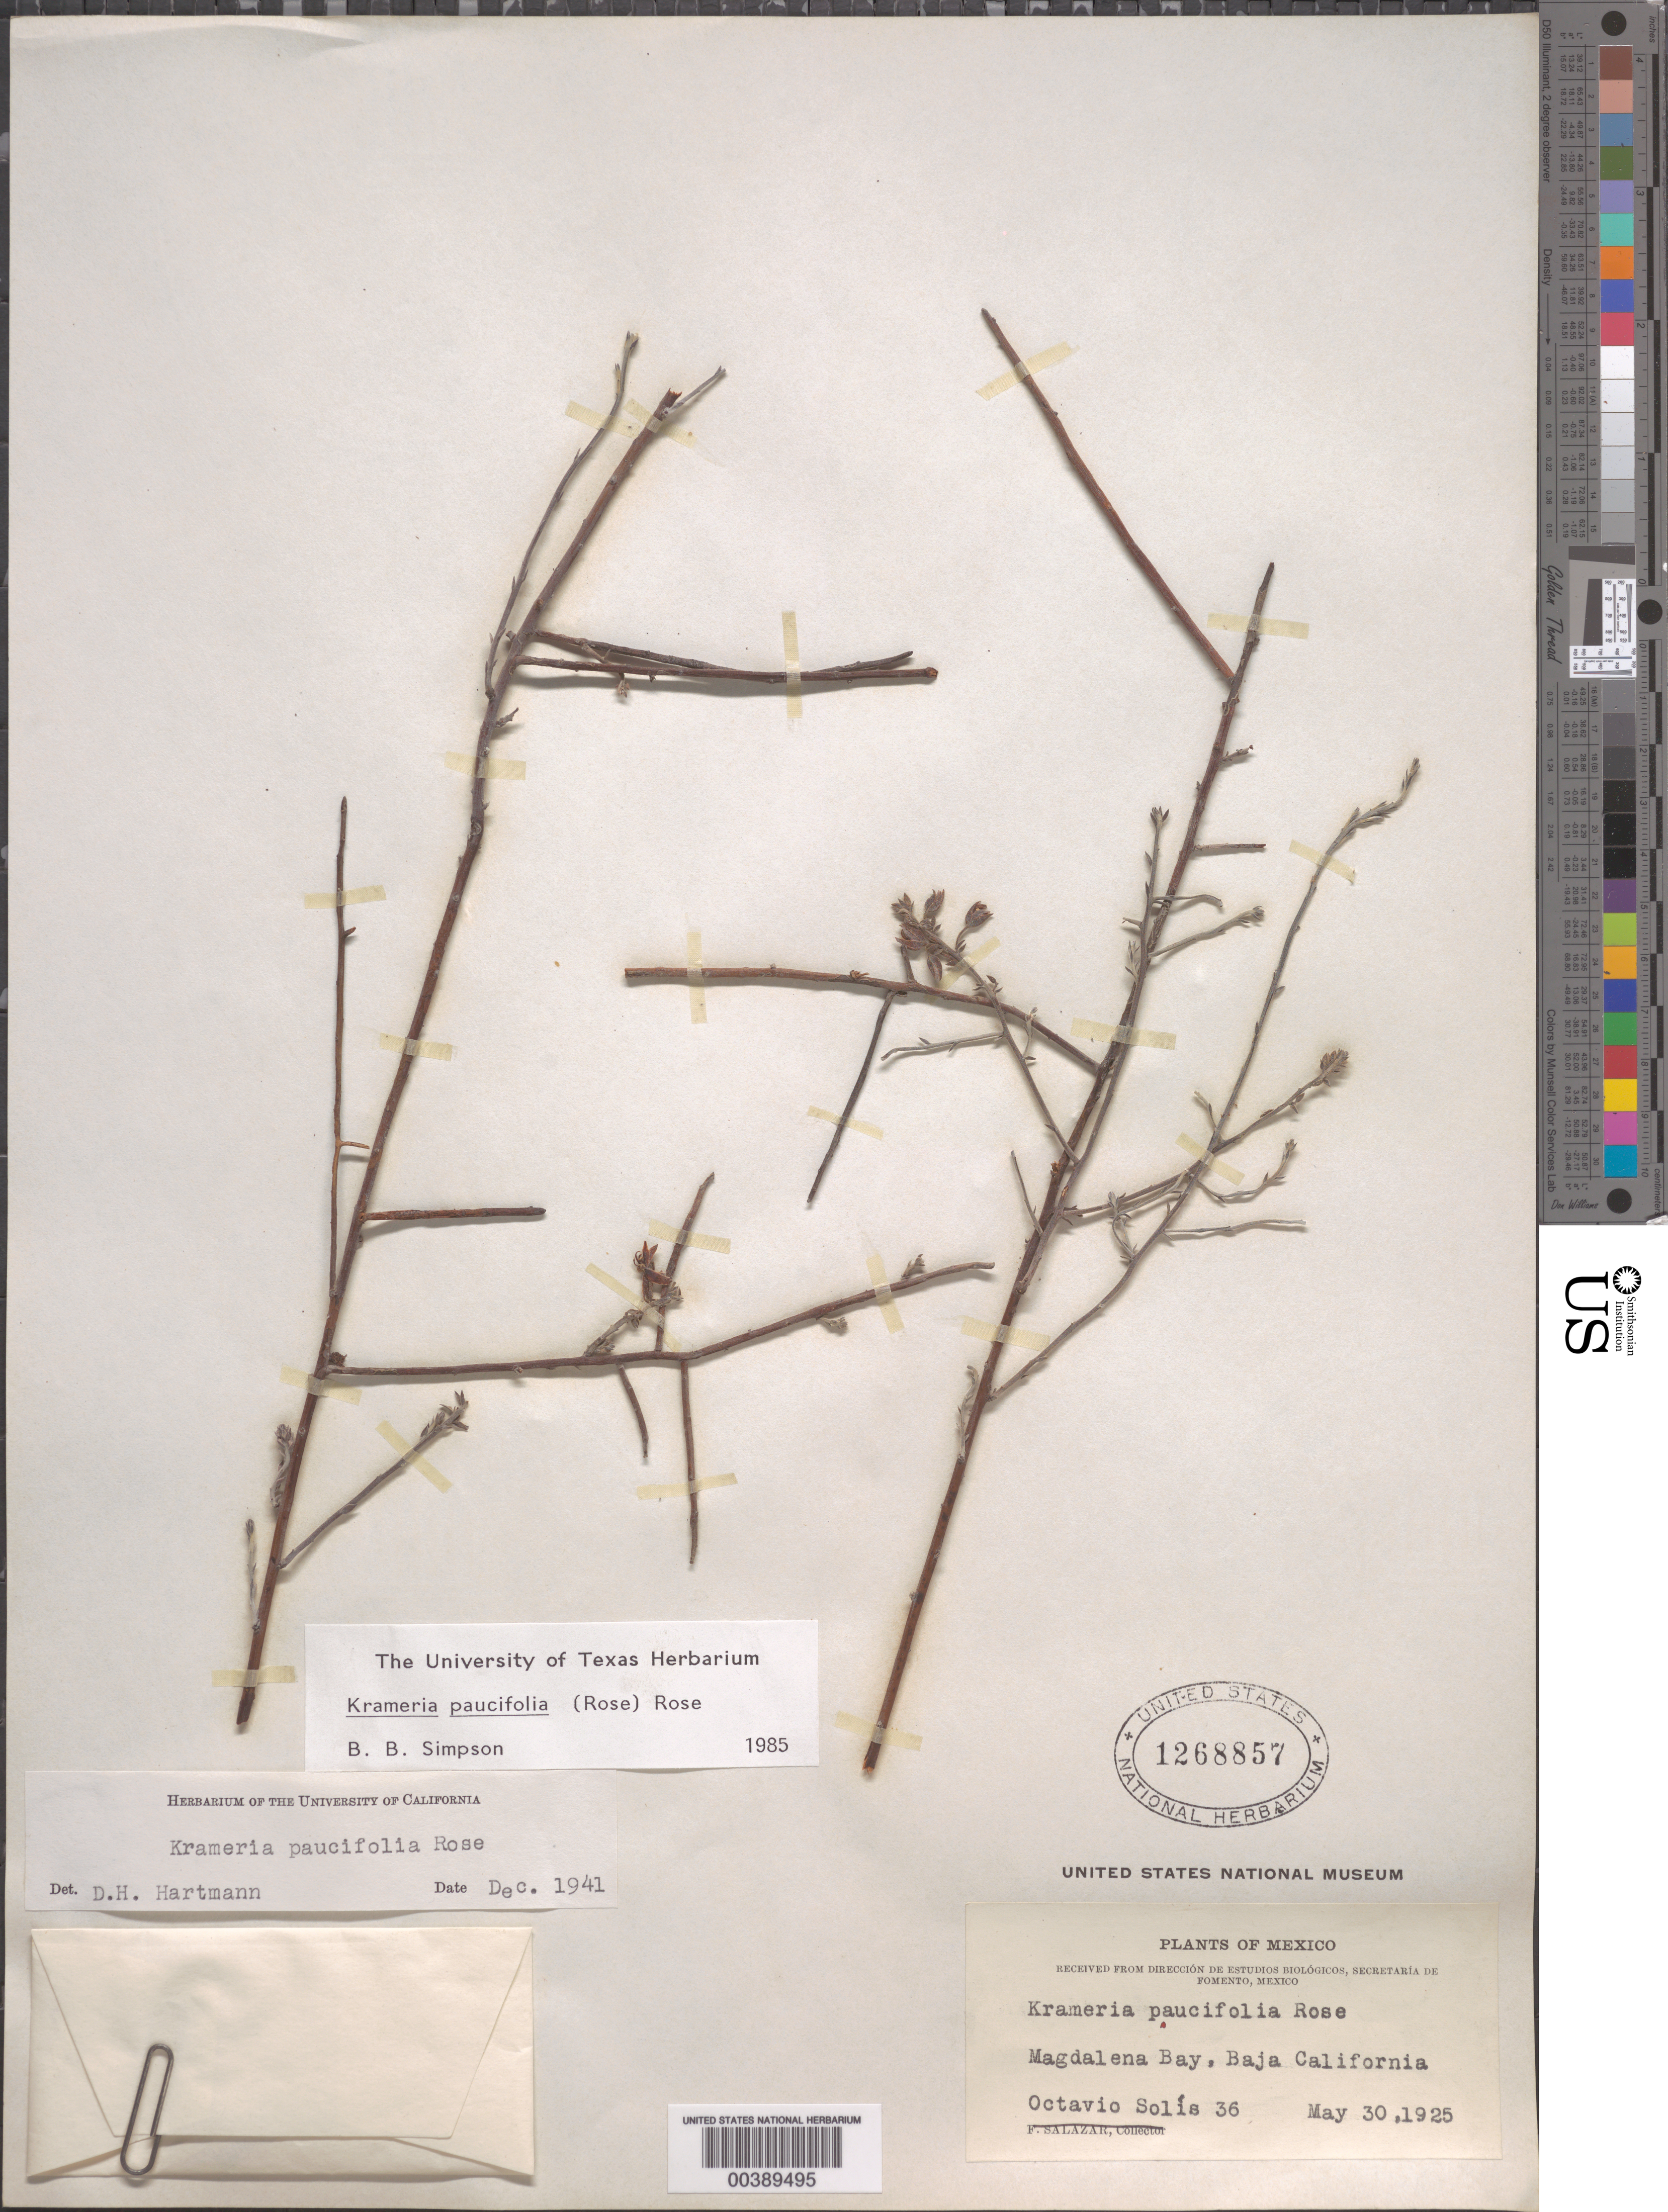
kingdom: Plantae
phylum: Tracheophyta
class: Magnoliopsida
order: Zygophyllales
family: Krameriaceae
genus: Krameria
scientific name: Krameria paucifolia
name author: (Rose) Rose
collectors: O. Solis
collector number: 36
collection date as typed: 30 May 1925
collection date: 1925-05-30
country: Mexico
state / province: Baja California Sur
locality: Magdalena Bay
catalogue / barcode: US 1268857